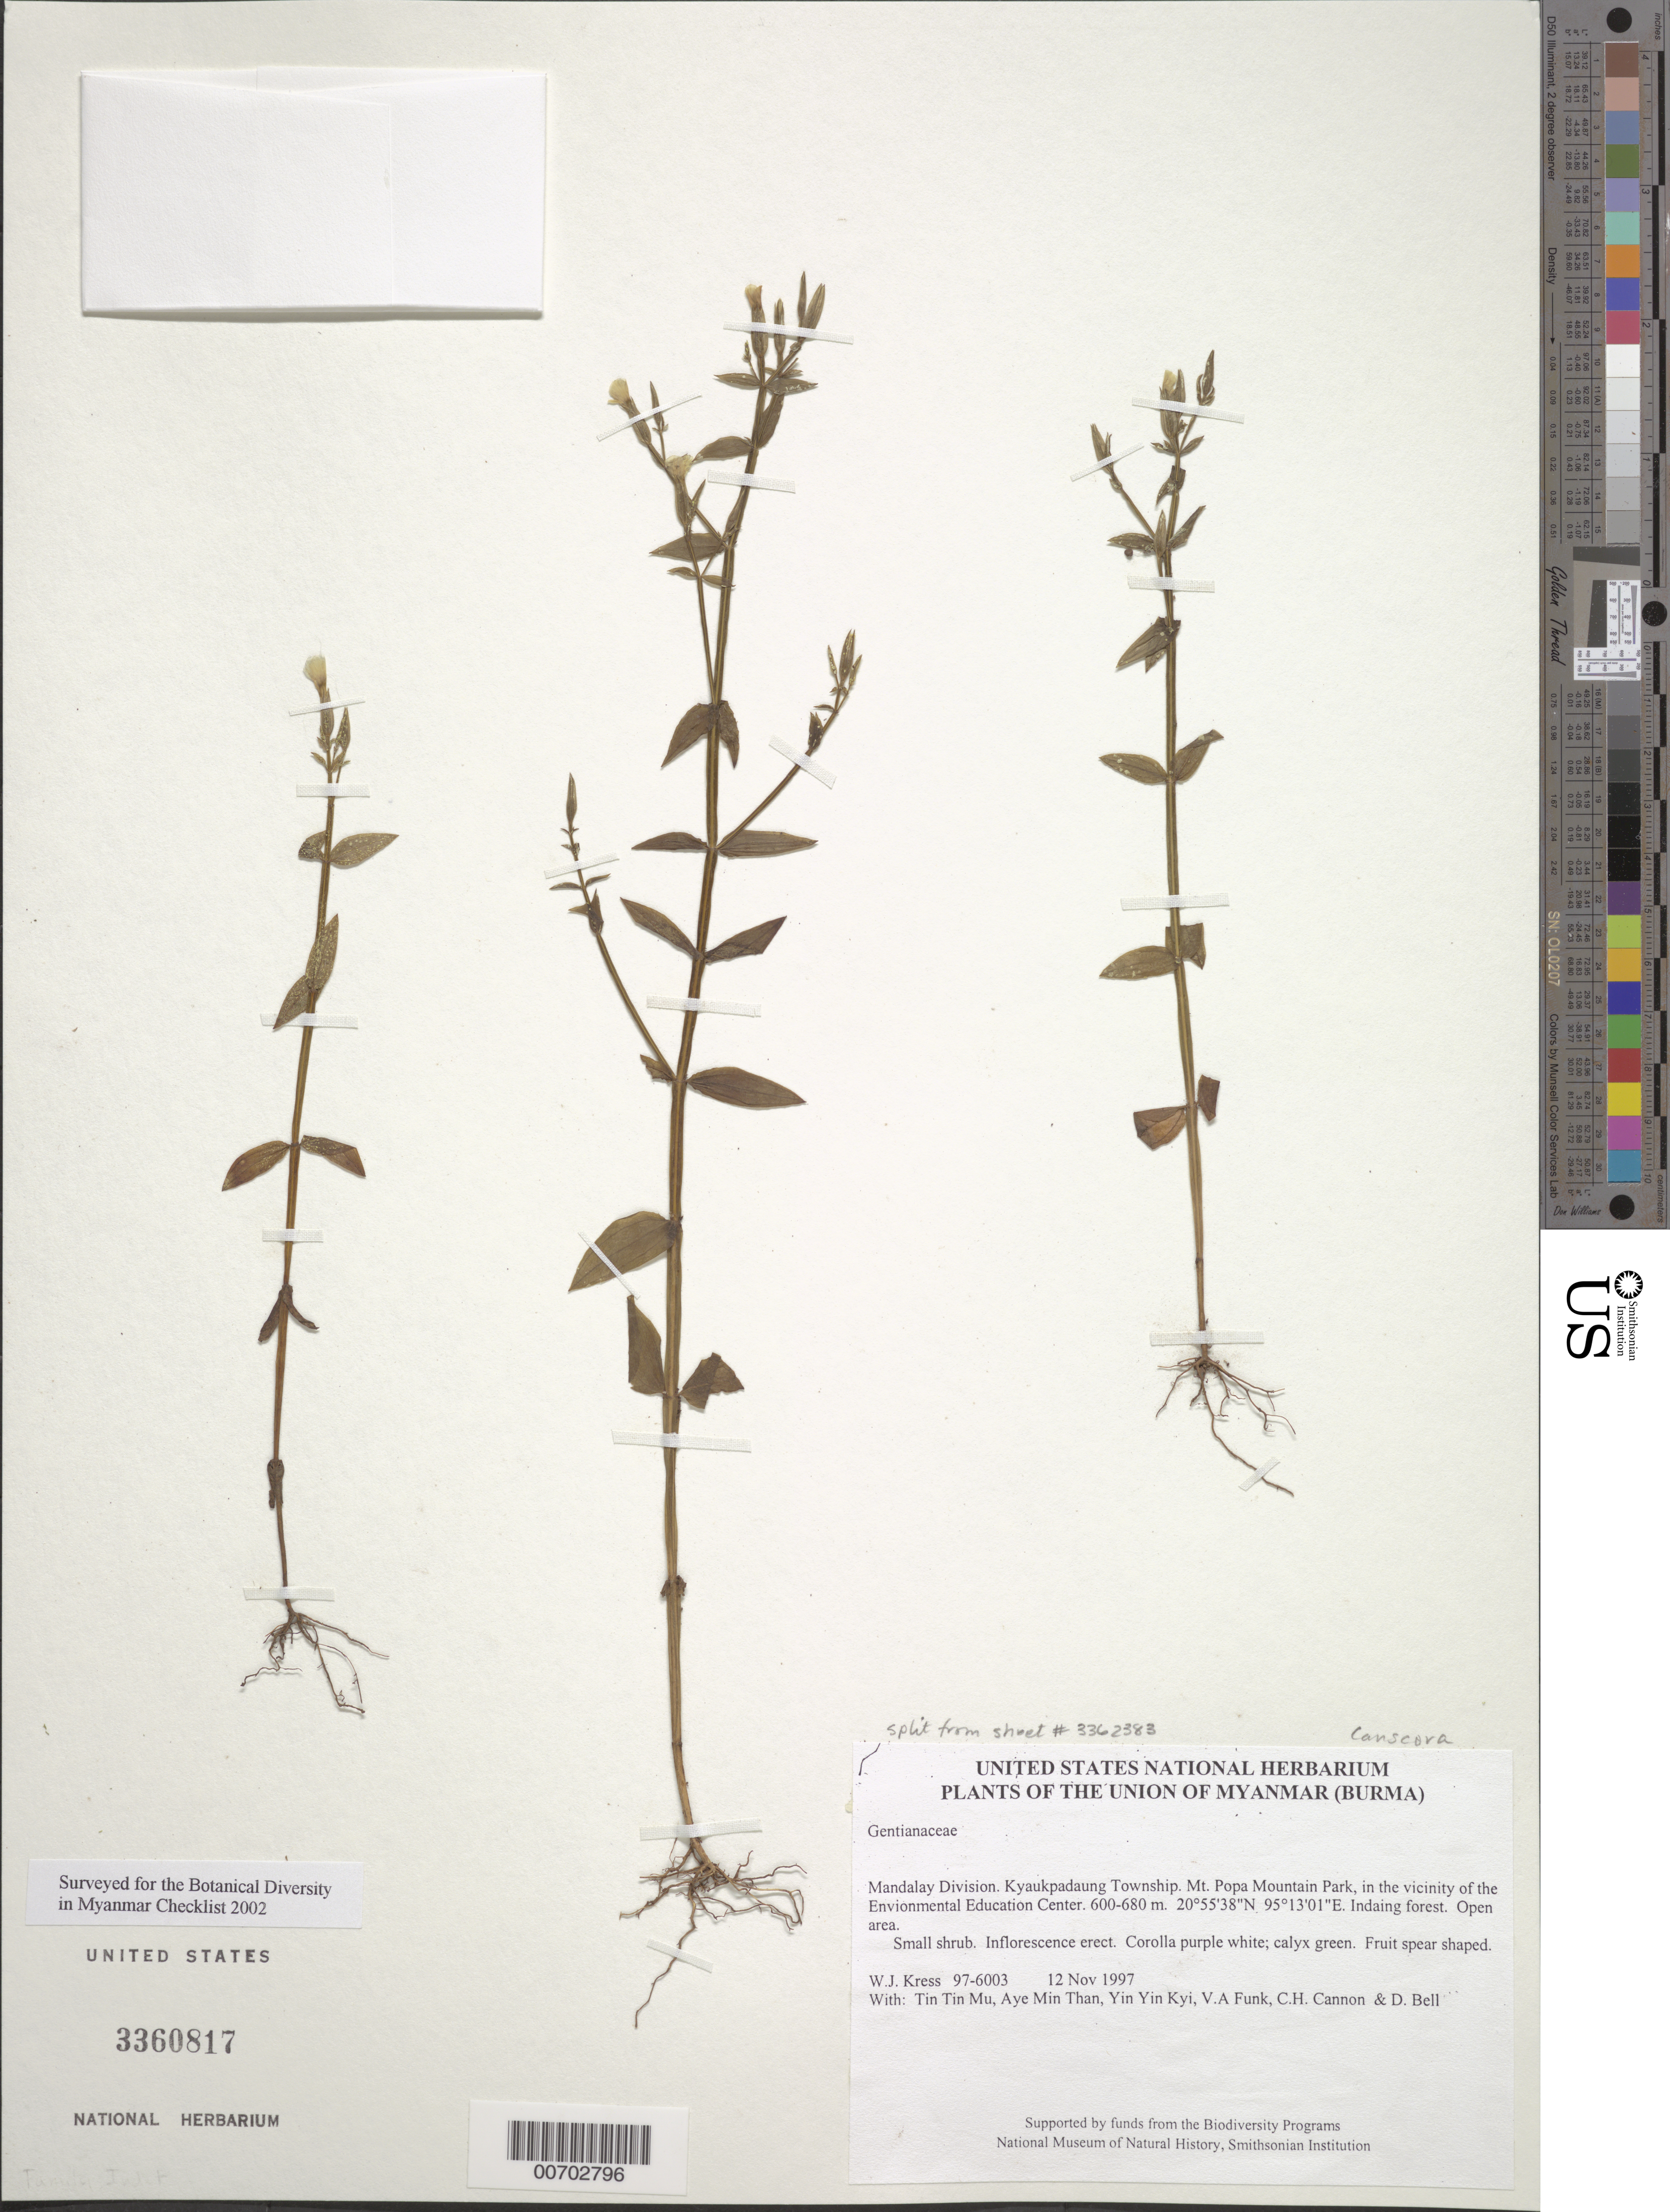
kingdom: Plantae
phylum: Tracheophyta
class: Magnoliopsida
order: Gentianales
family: Gentianaceae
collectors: W. J. Kress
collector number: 97-6003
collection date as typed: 12 Nov 1997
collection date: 1997-11-12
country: Myanmar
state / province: Mandalay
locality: Kyuakpanduang Township, Mt. Popa, Mt. Popa Mountain Park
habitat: Indaing forest, open area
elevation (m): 600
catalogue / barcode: US 3360817